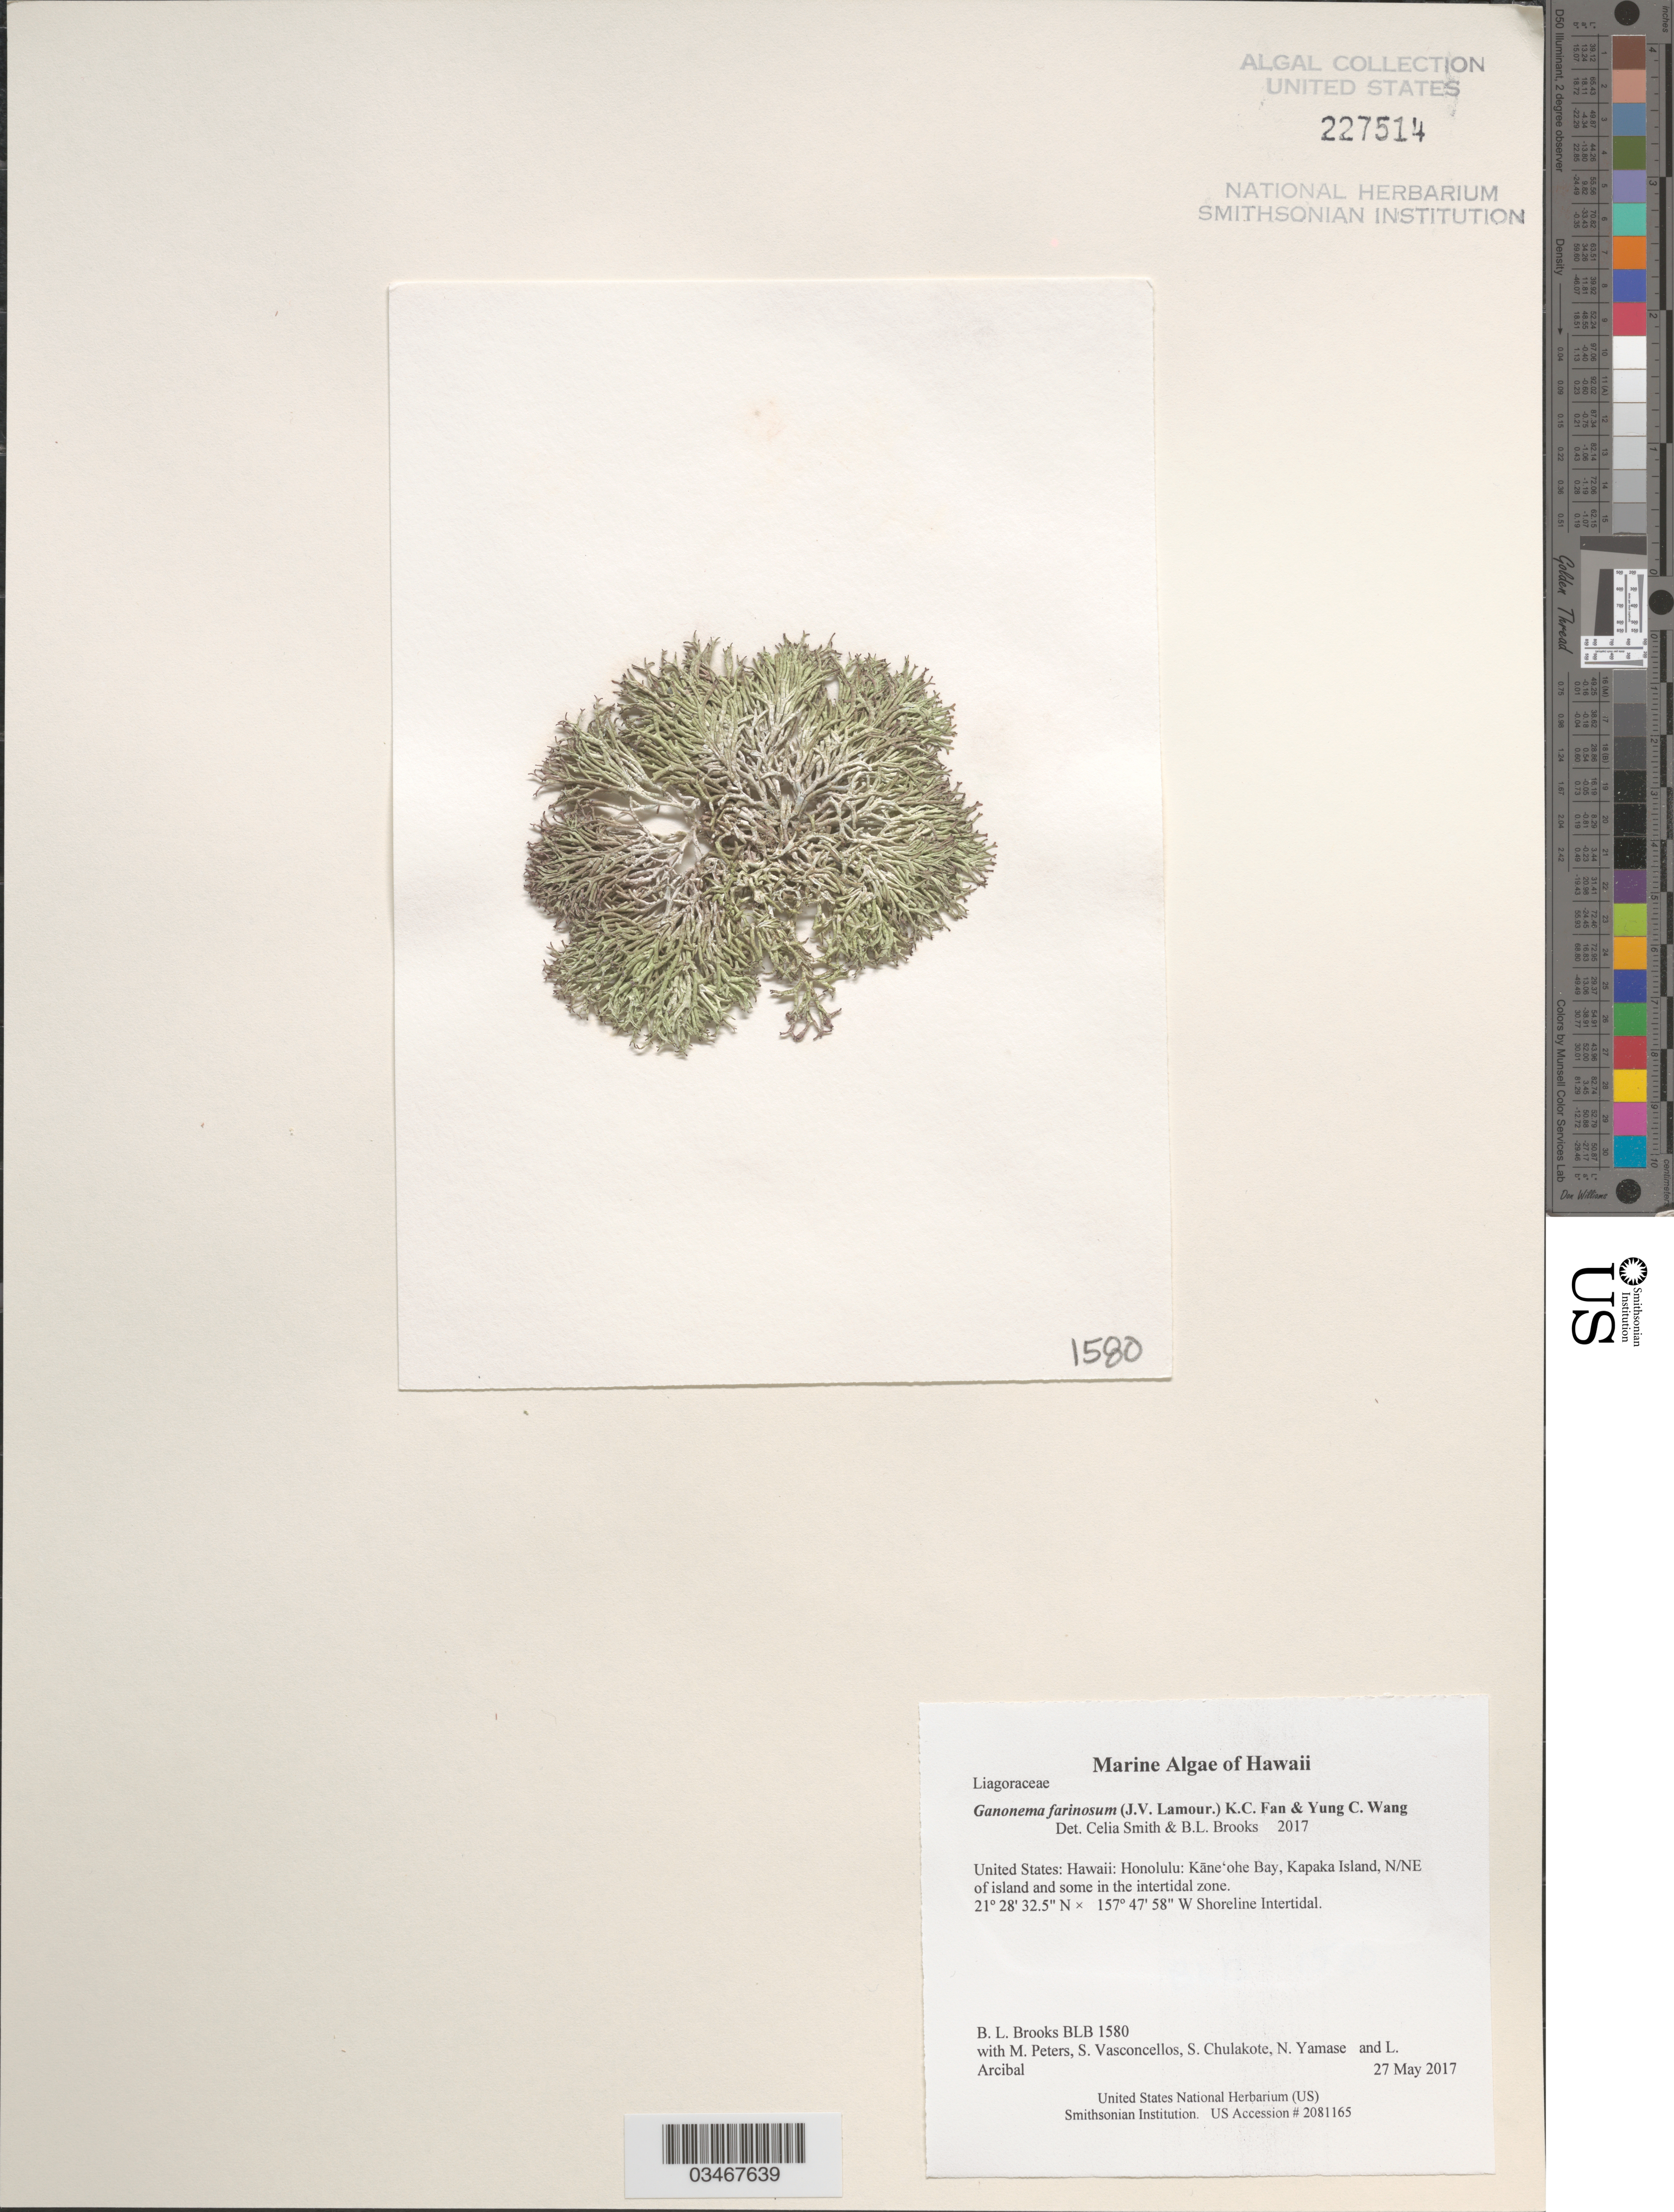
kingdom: Plantae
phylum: Rhodophyta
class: Florideophyceae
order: Nemaliales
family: Liagoraceae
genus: Ganonema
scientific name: Ganonema farinosum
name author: (J.V.Lamouroux) K.C. Fan & Yung C. Wang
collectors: B. Brooks, M. Peters, S. Vasconcellos, S. Chulakote & et al.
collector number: BLB 1580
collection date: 2017-05-27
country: United States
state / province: Hawaii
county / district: Honolulu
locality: Honolulu: Kāne'ohe Bay, Kapaka Island, N/NE of island and some in the intertidal zone.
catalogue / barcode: US 227514